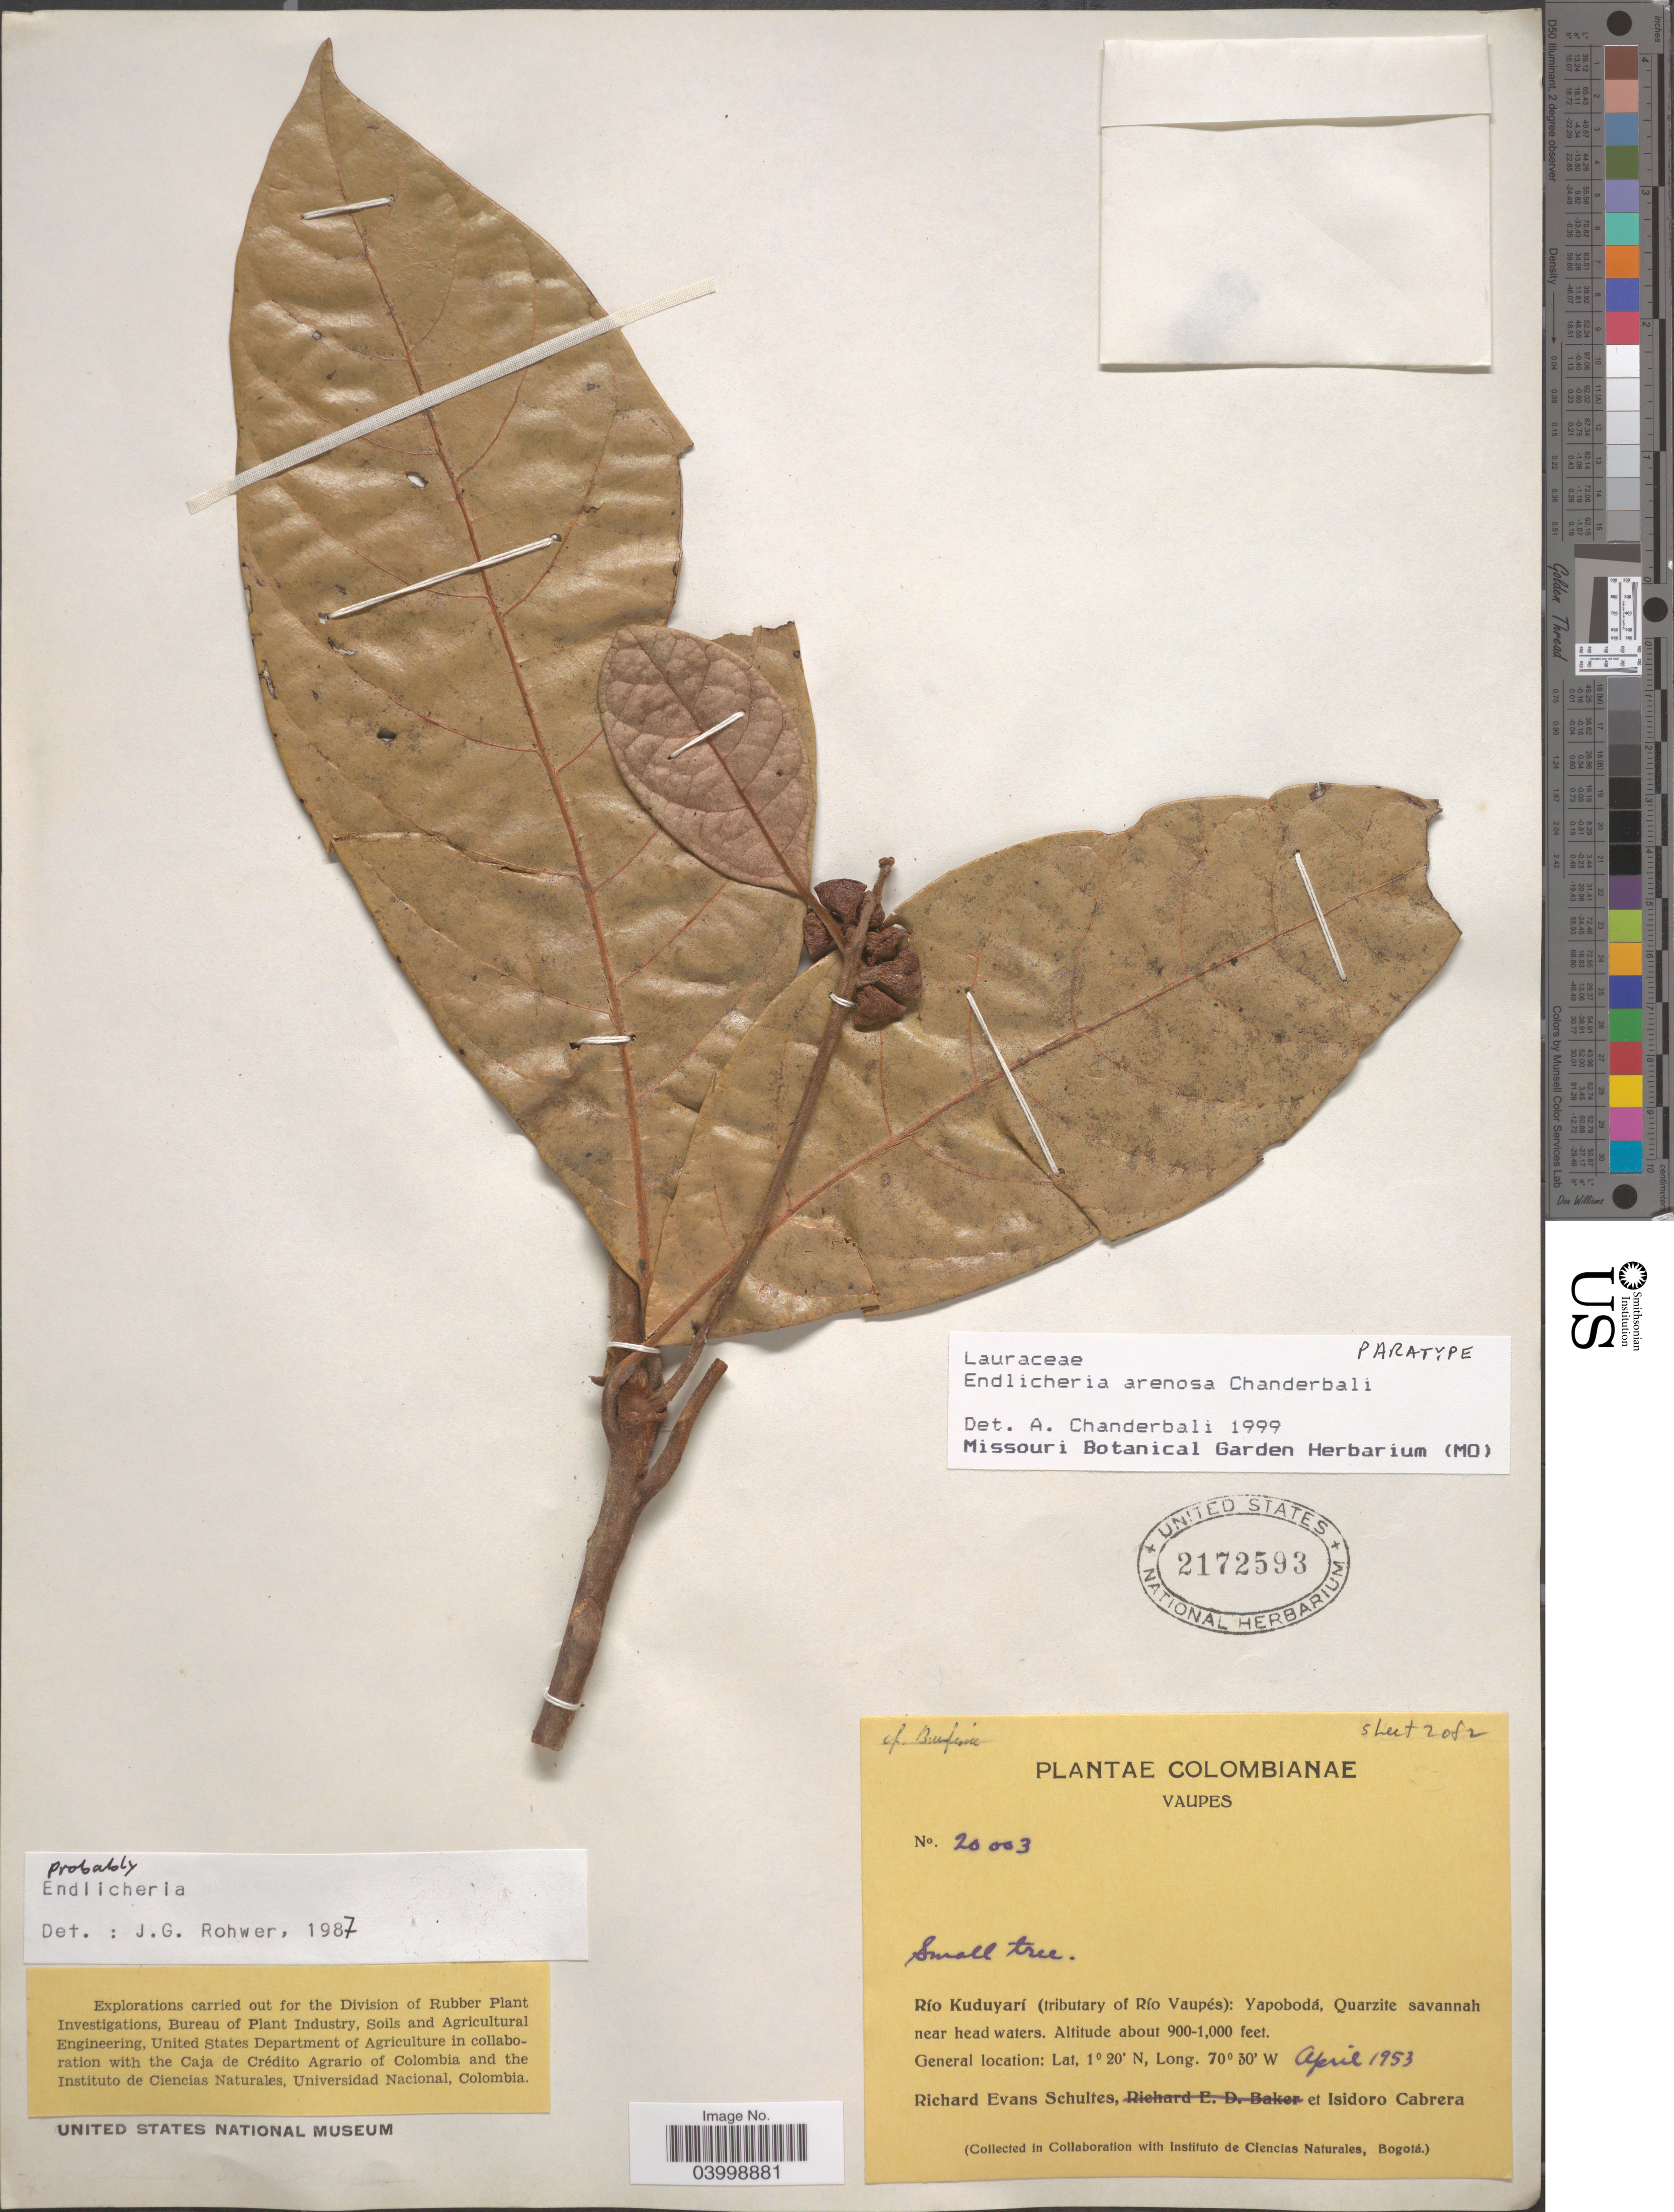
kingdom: Plantae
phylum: Tracheophyta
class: Magnoliopsida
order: Laurales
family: Lauraceae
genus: Endlicheria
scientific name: Endlicheria arenosa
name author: Chanderb.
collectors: R. E. Schultes & I. Cabrera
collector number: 20003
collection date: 1953-04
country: Colombia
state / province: Vaupés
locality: Río Kuduyarí (tributary of Río Vaupés): Yapobodà, Quarzite savannah near head waters.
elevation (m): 274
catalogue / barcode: US 2172593